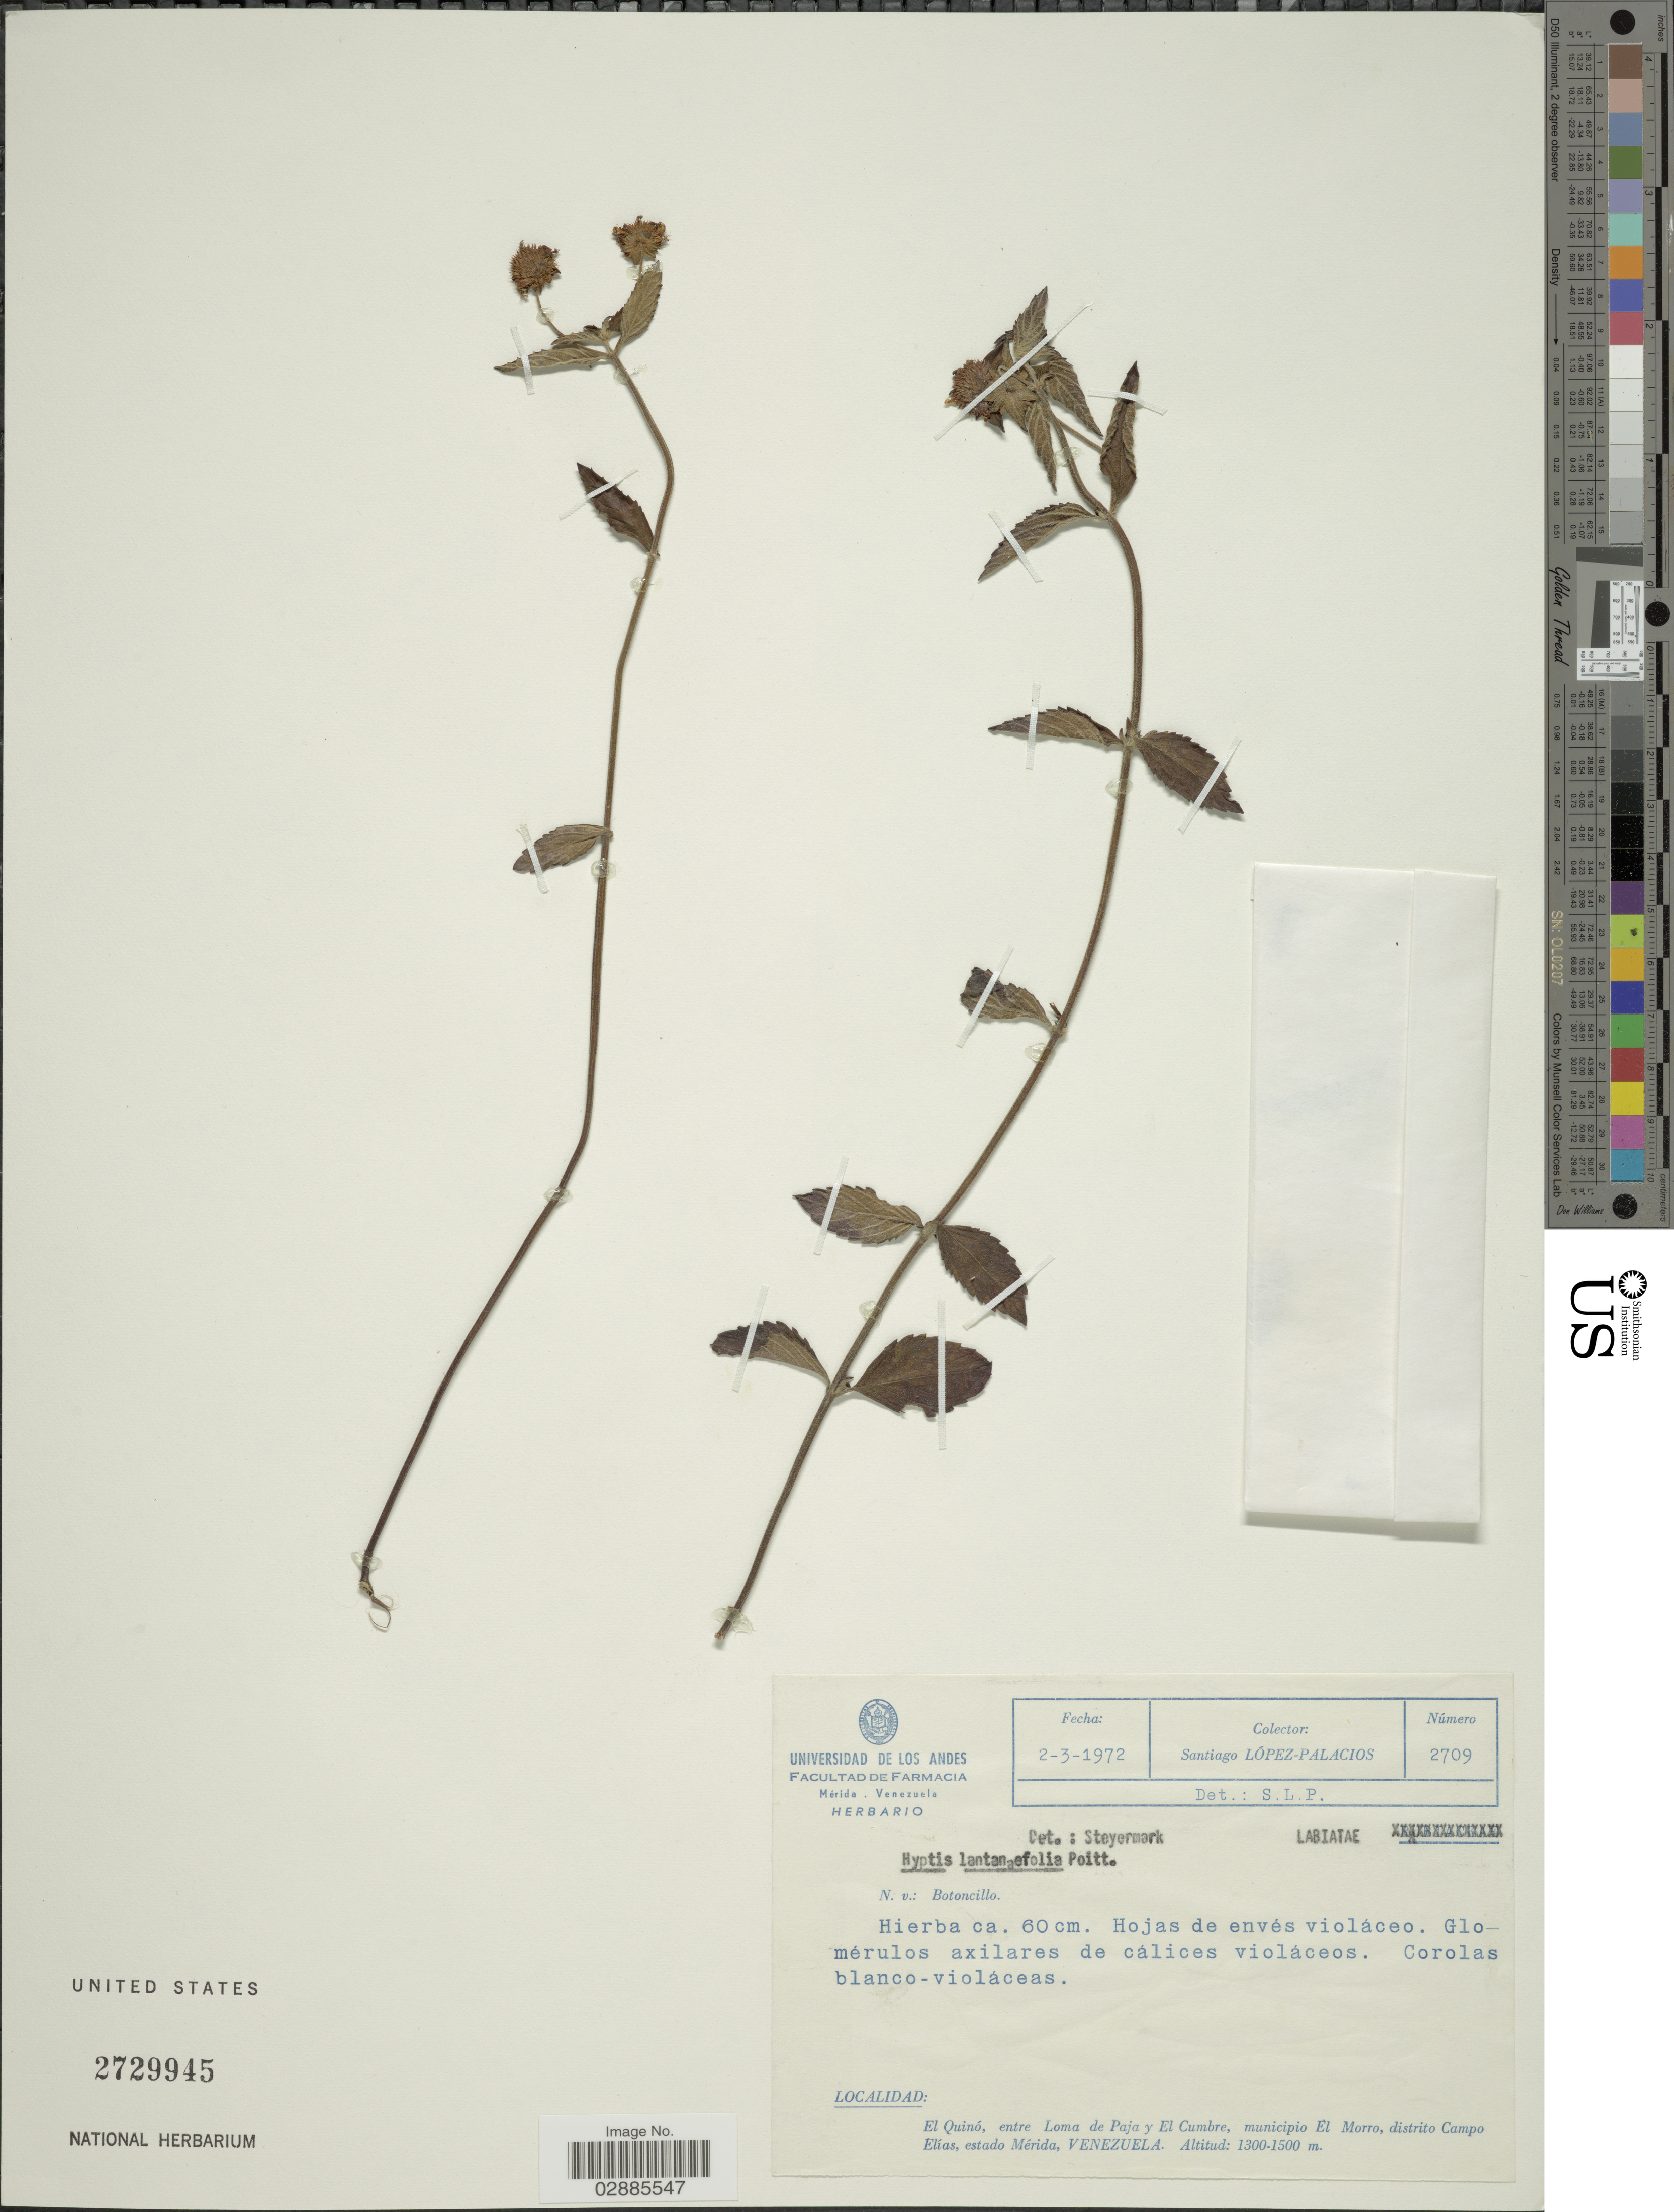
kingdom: Plantae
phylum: Tracheophyta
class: Magnoliopsida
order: Lamiales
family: Lamiaceae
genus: Hyptis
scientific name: Hyptis lantanifolia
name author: Poit.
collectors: S. López-Palacios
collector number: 2709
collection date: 1972-03-02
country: Venezuela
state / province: Mérida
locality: El Quinó, entre Loma de Paja y El Cumbre, municipio El Morro, distrito Campo Elías.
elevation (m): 1300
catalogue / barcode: US 2729945